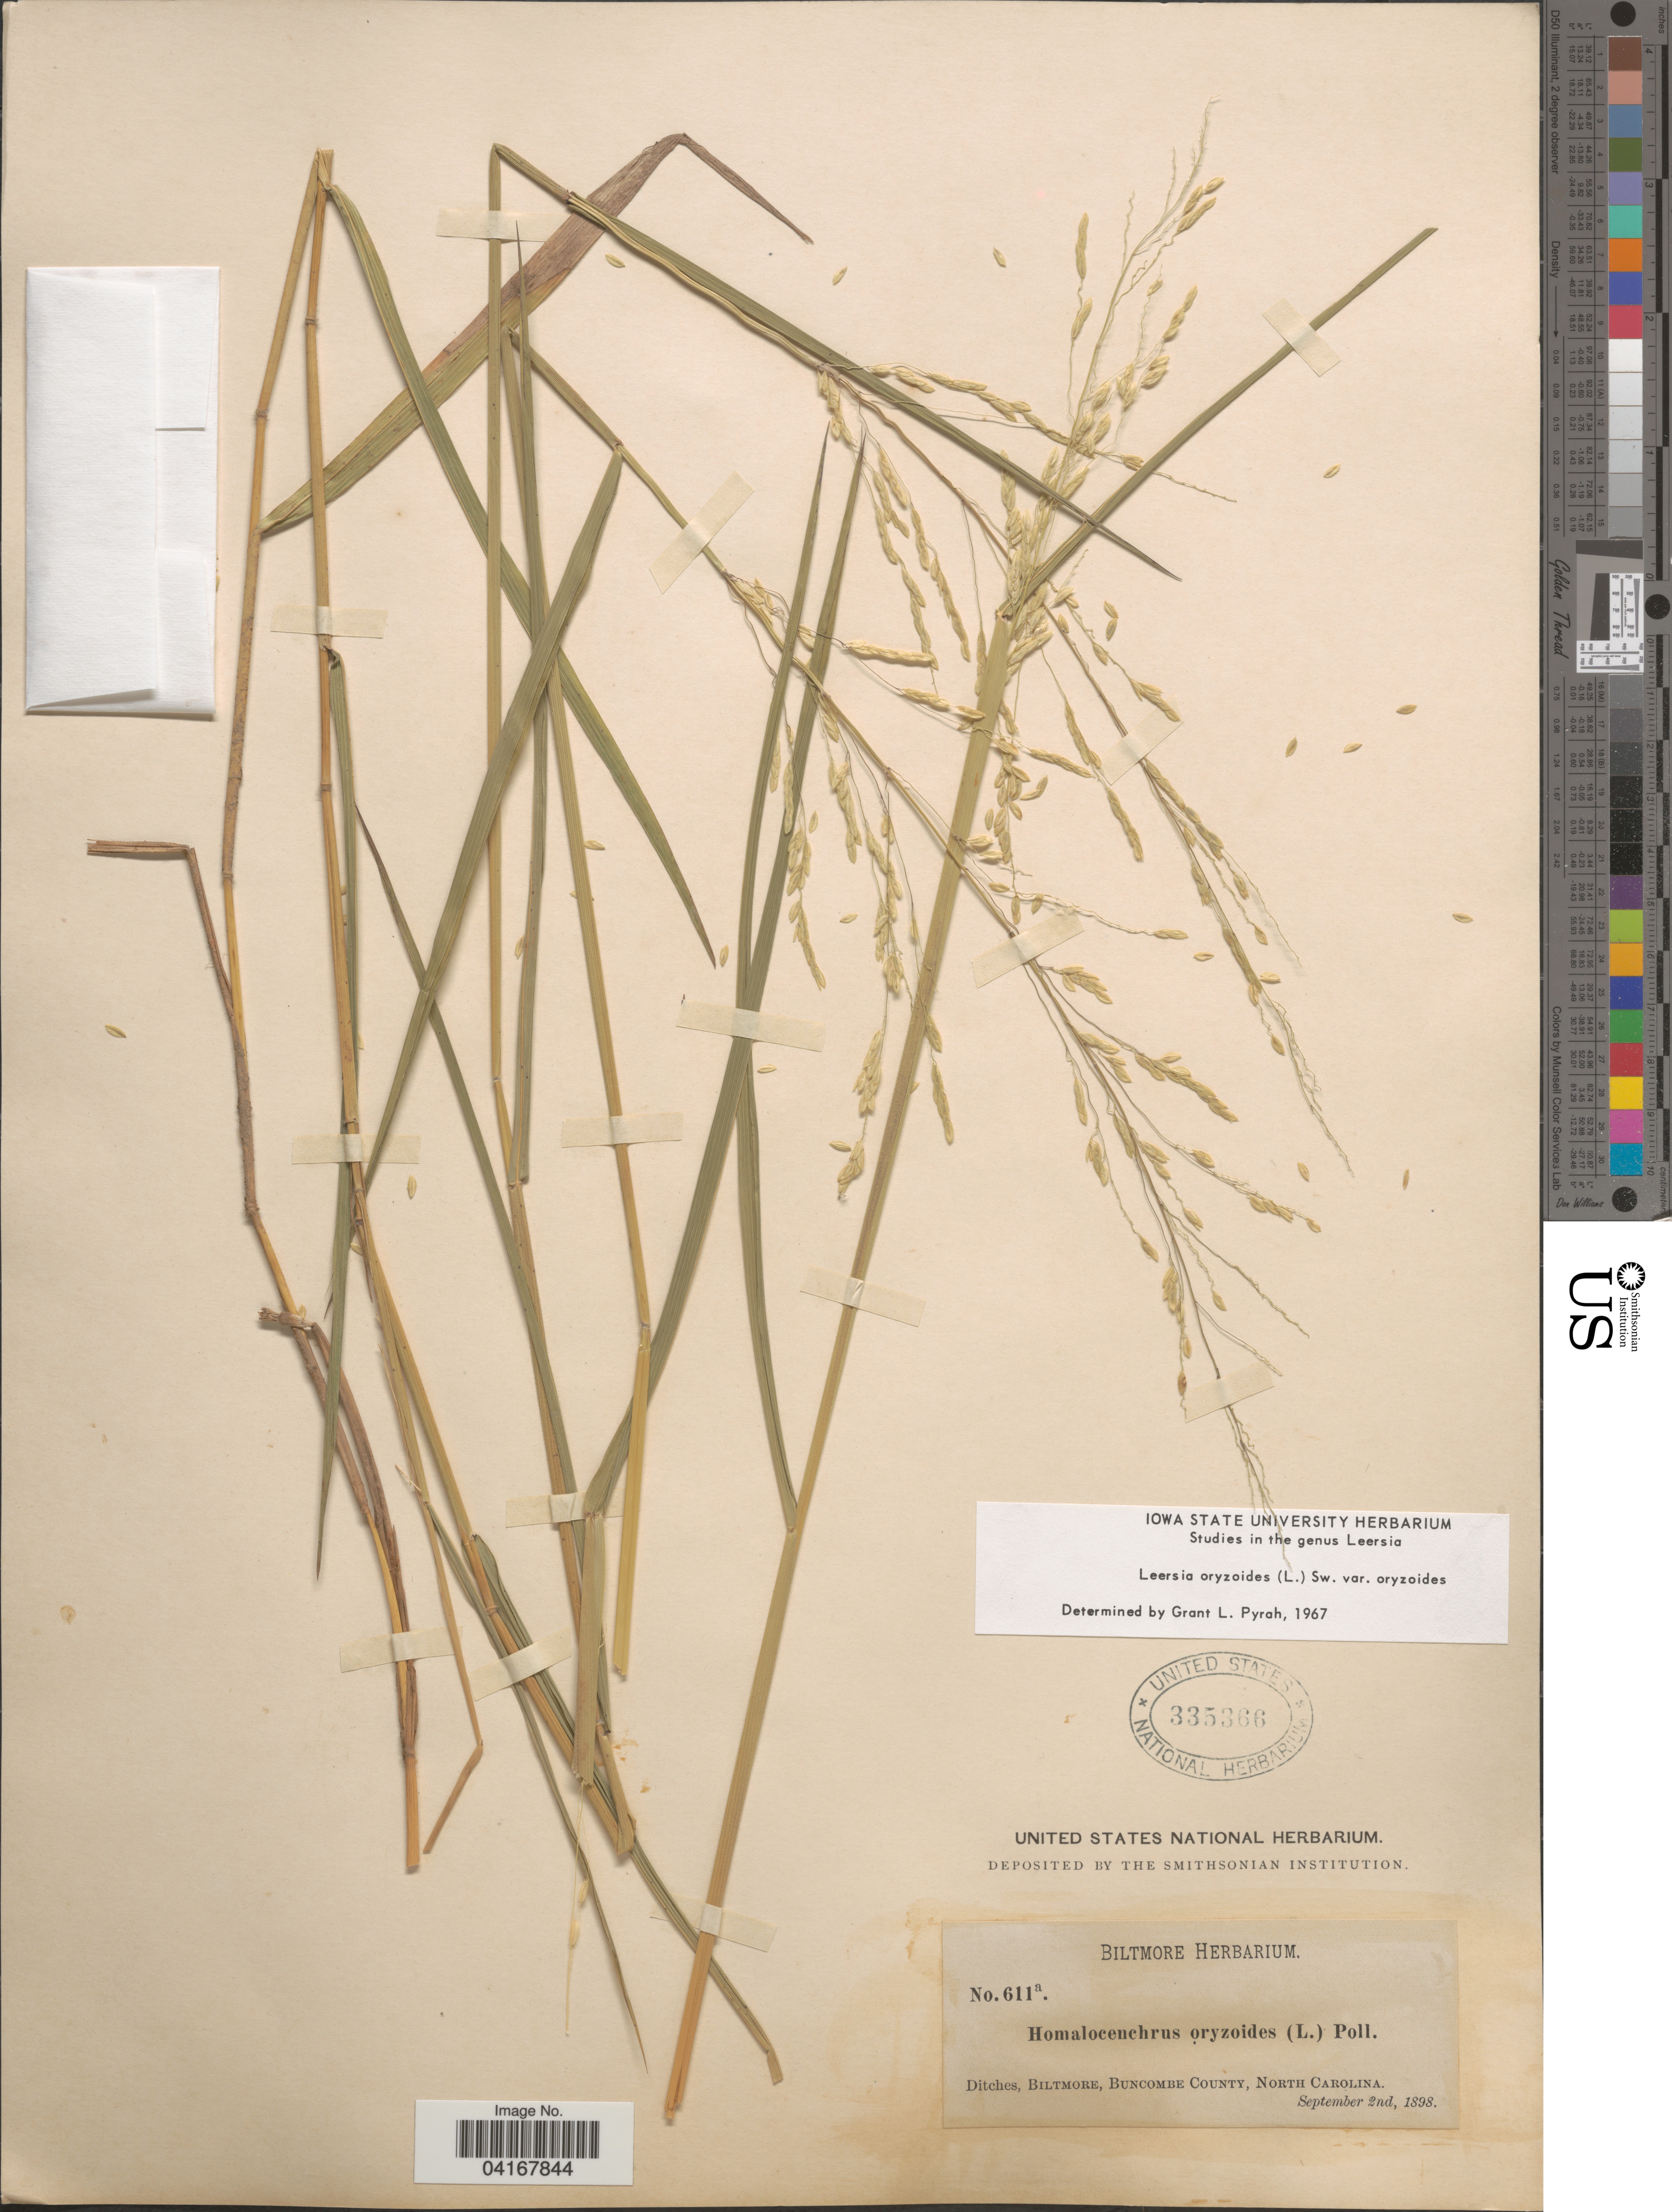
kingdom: Plantae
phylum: Tracheophyta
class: Liliopsida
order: Poales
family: Poaceae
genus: Leersia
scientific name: Leersia oryzoides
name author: (L.) Sw.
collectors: ex herb. Biltmore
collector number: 611a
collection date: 1898-09-02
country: United States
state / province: North Carolina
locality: Ditches, Biltmore, Buncombe County.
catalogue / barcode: US 335366